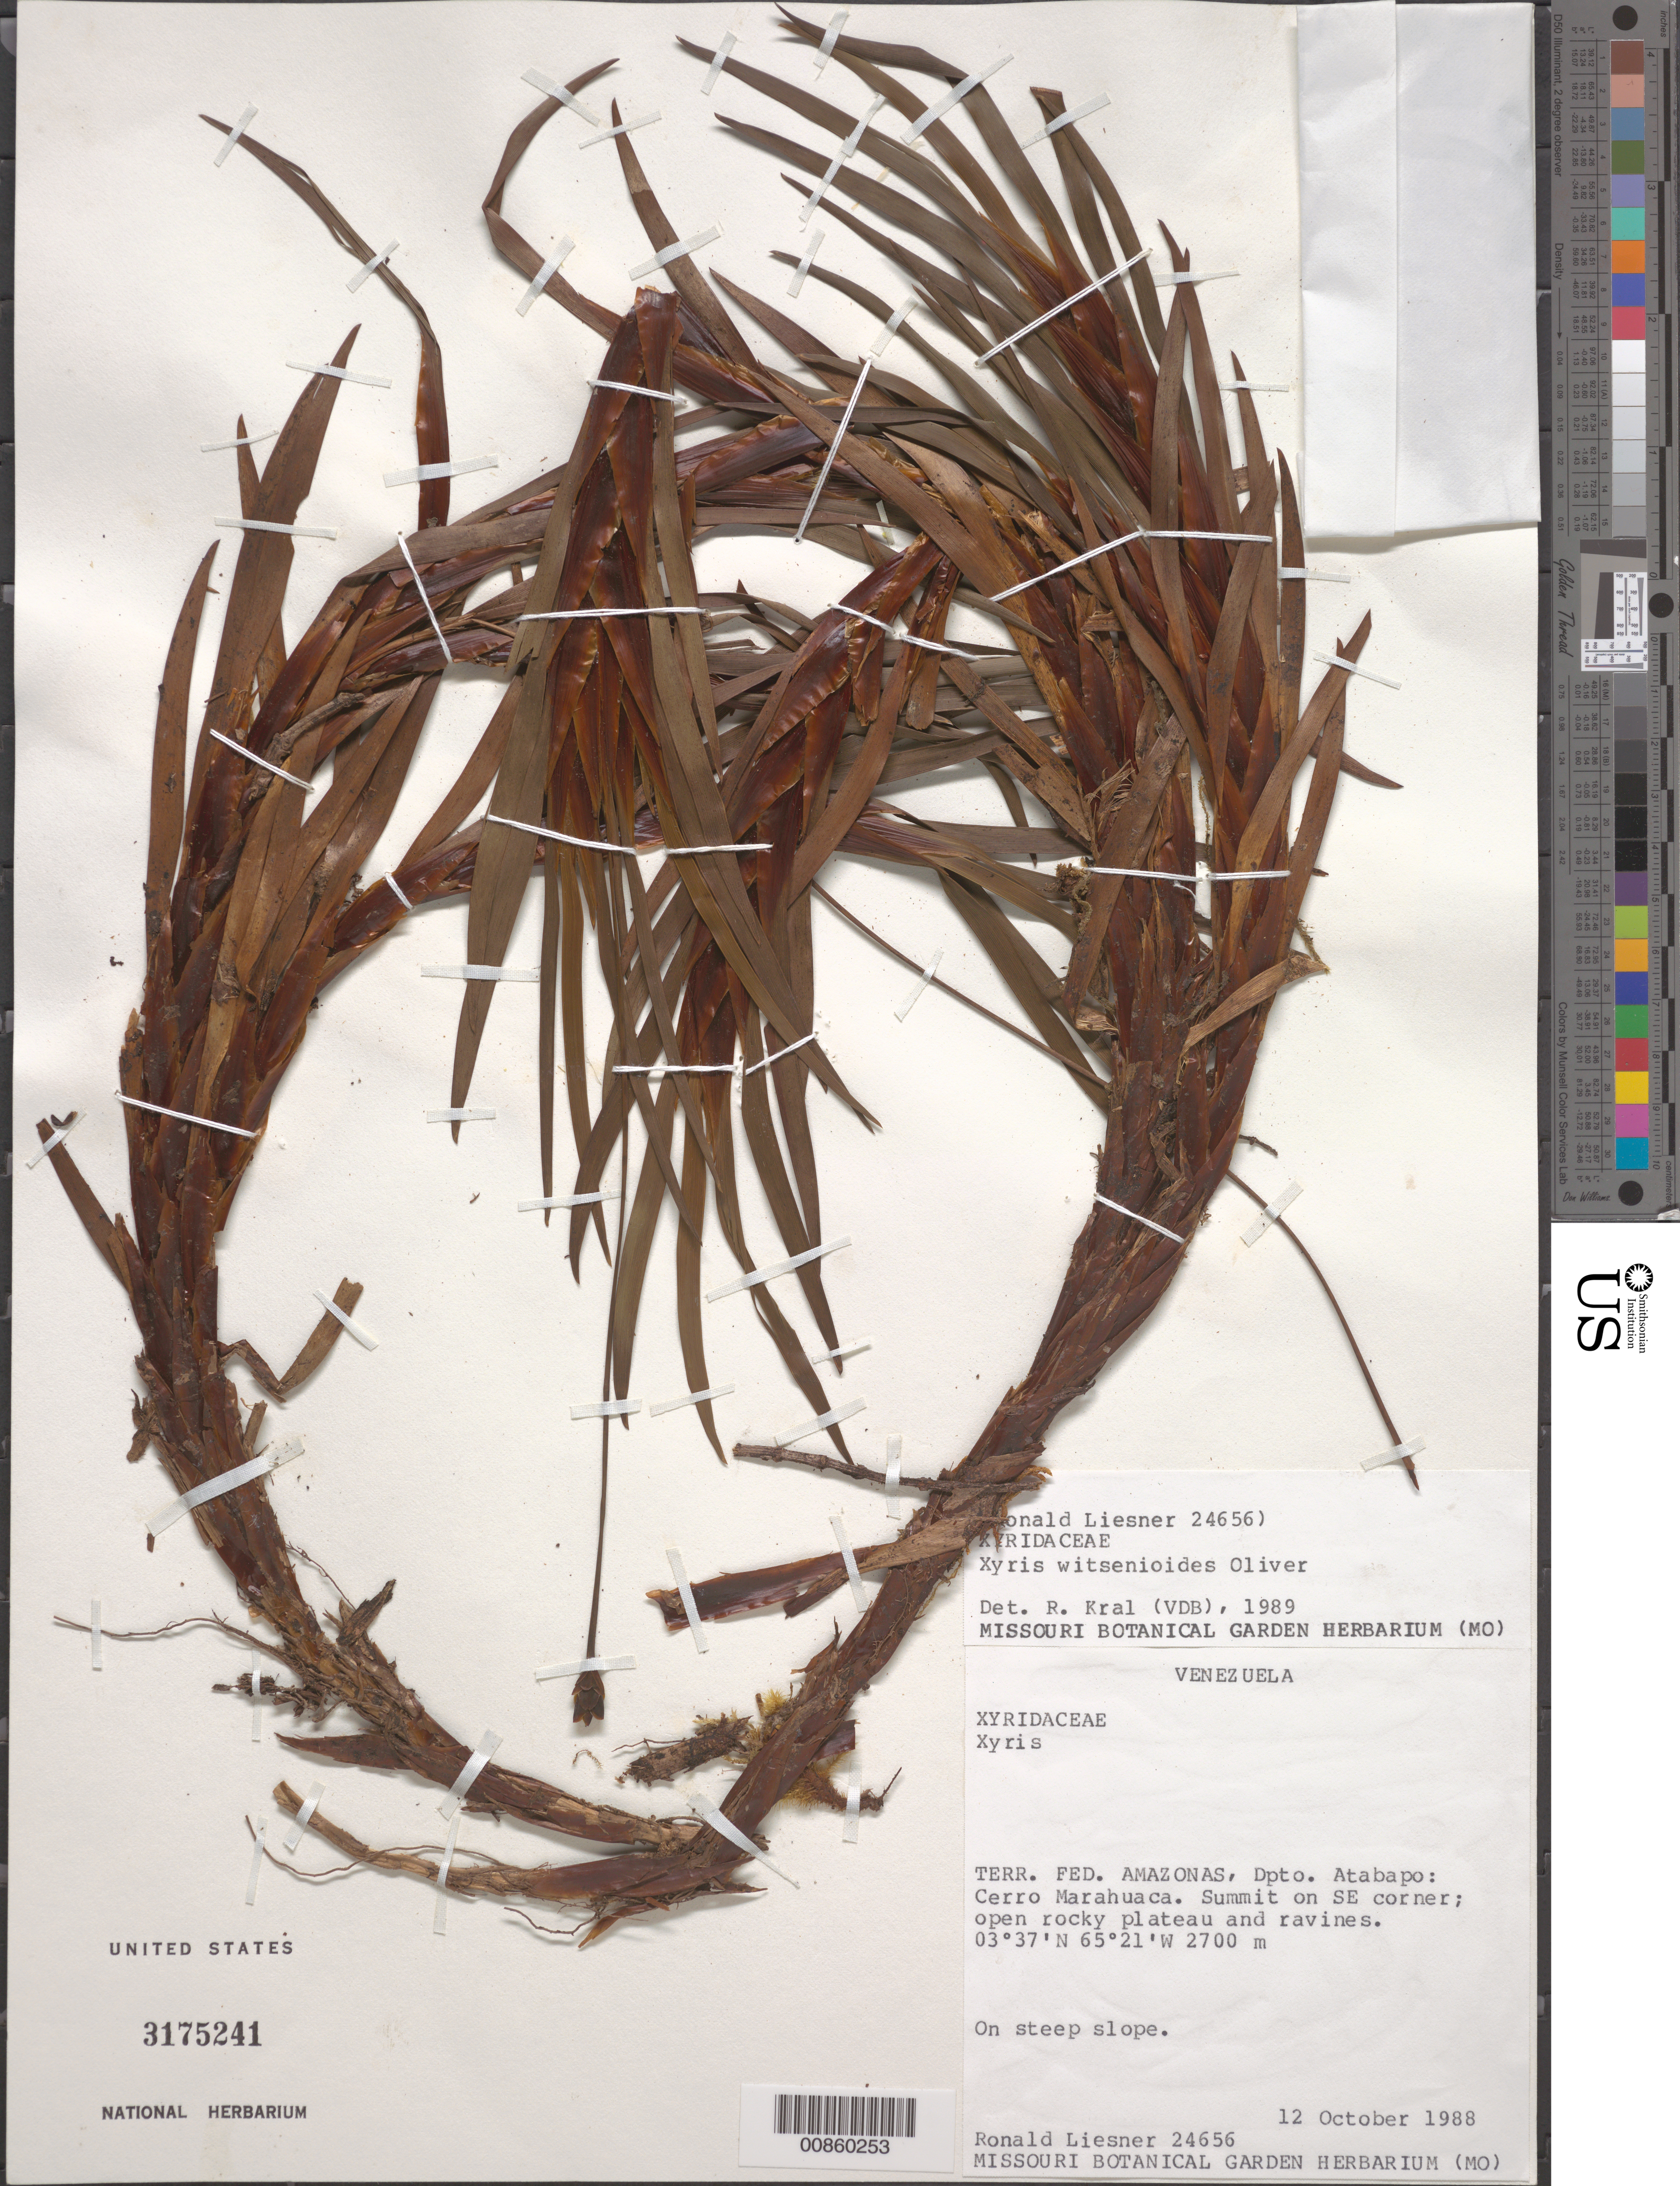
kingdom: Plantae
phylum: Tracheophyta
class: Liliopsida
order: Poales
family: Xyridaceae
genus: Xyris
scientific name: Xyris witsenioides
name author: Oliv. ex Thurn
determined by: Kral, Robert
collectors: R. L. Liesner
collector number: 24656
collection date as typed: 12-Oct-88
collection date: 1988-10-12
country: Venezuela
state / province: Amazonas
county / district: Atabapo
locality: Cerro Marahuaca, summit on SE corner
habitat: Open rocky plateaua and ravines; on steep slope.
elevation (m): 2700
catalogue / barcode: US 3175241